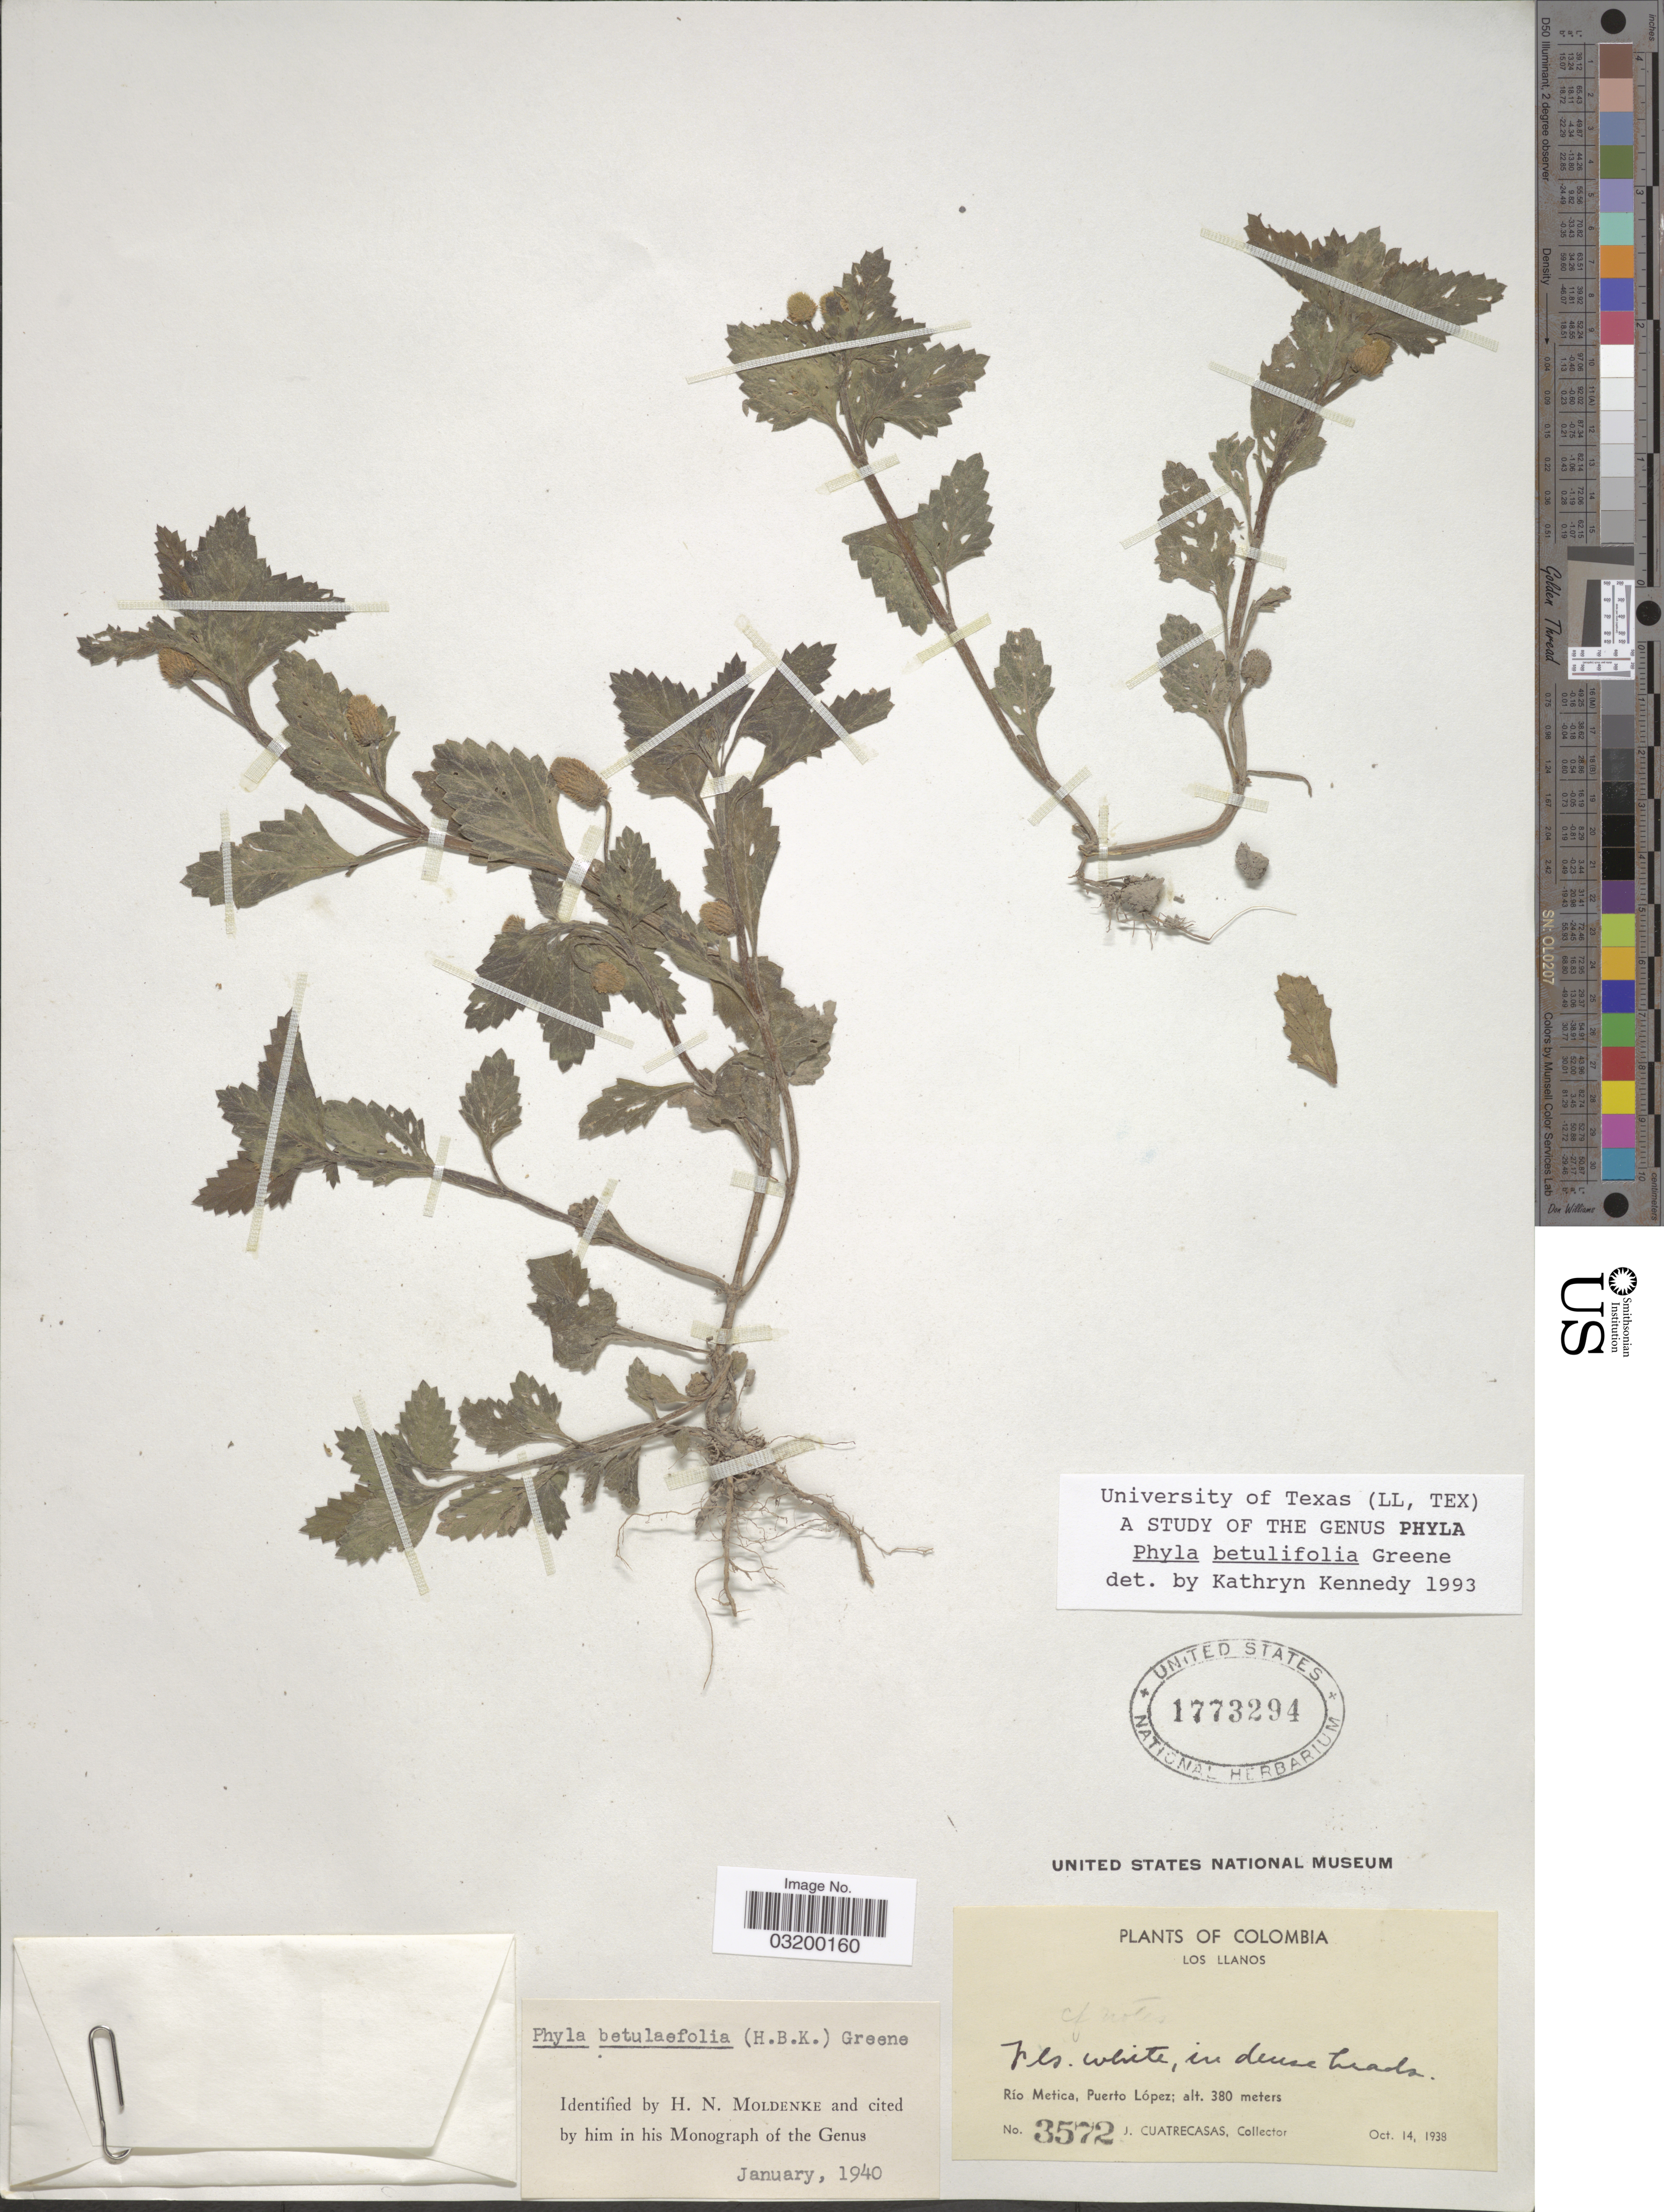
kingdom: Plantae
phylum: Tracheophyta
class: Magnoliopsida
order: Lamiales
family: Verbenaceae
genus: Phyla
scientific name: Phyla betulifolia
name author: (Kunth) Greene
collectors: J. Cuatrecasas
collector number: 3572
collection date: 1938-10-14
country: Colombia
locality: Los Llanos. Río Metica, Puerto López.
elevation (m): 380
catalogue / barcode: US 1773294